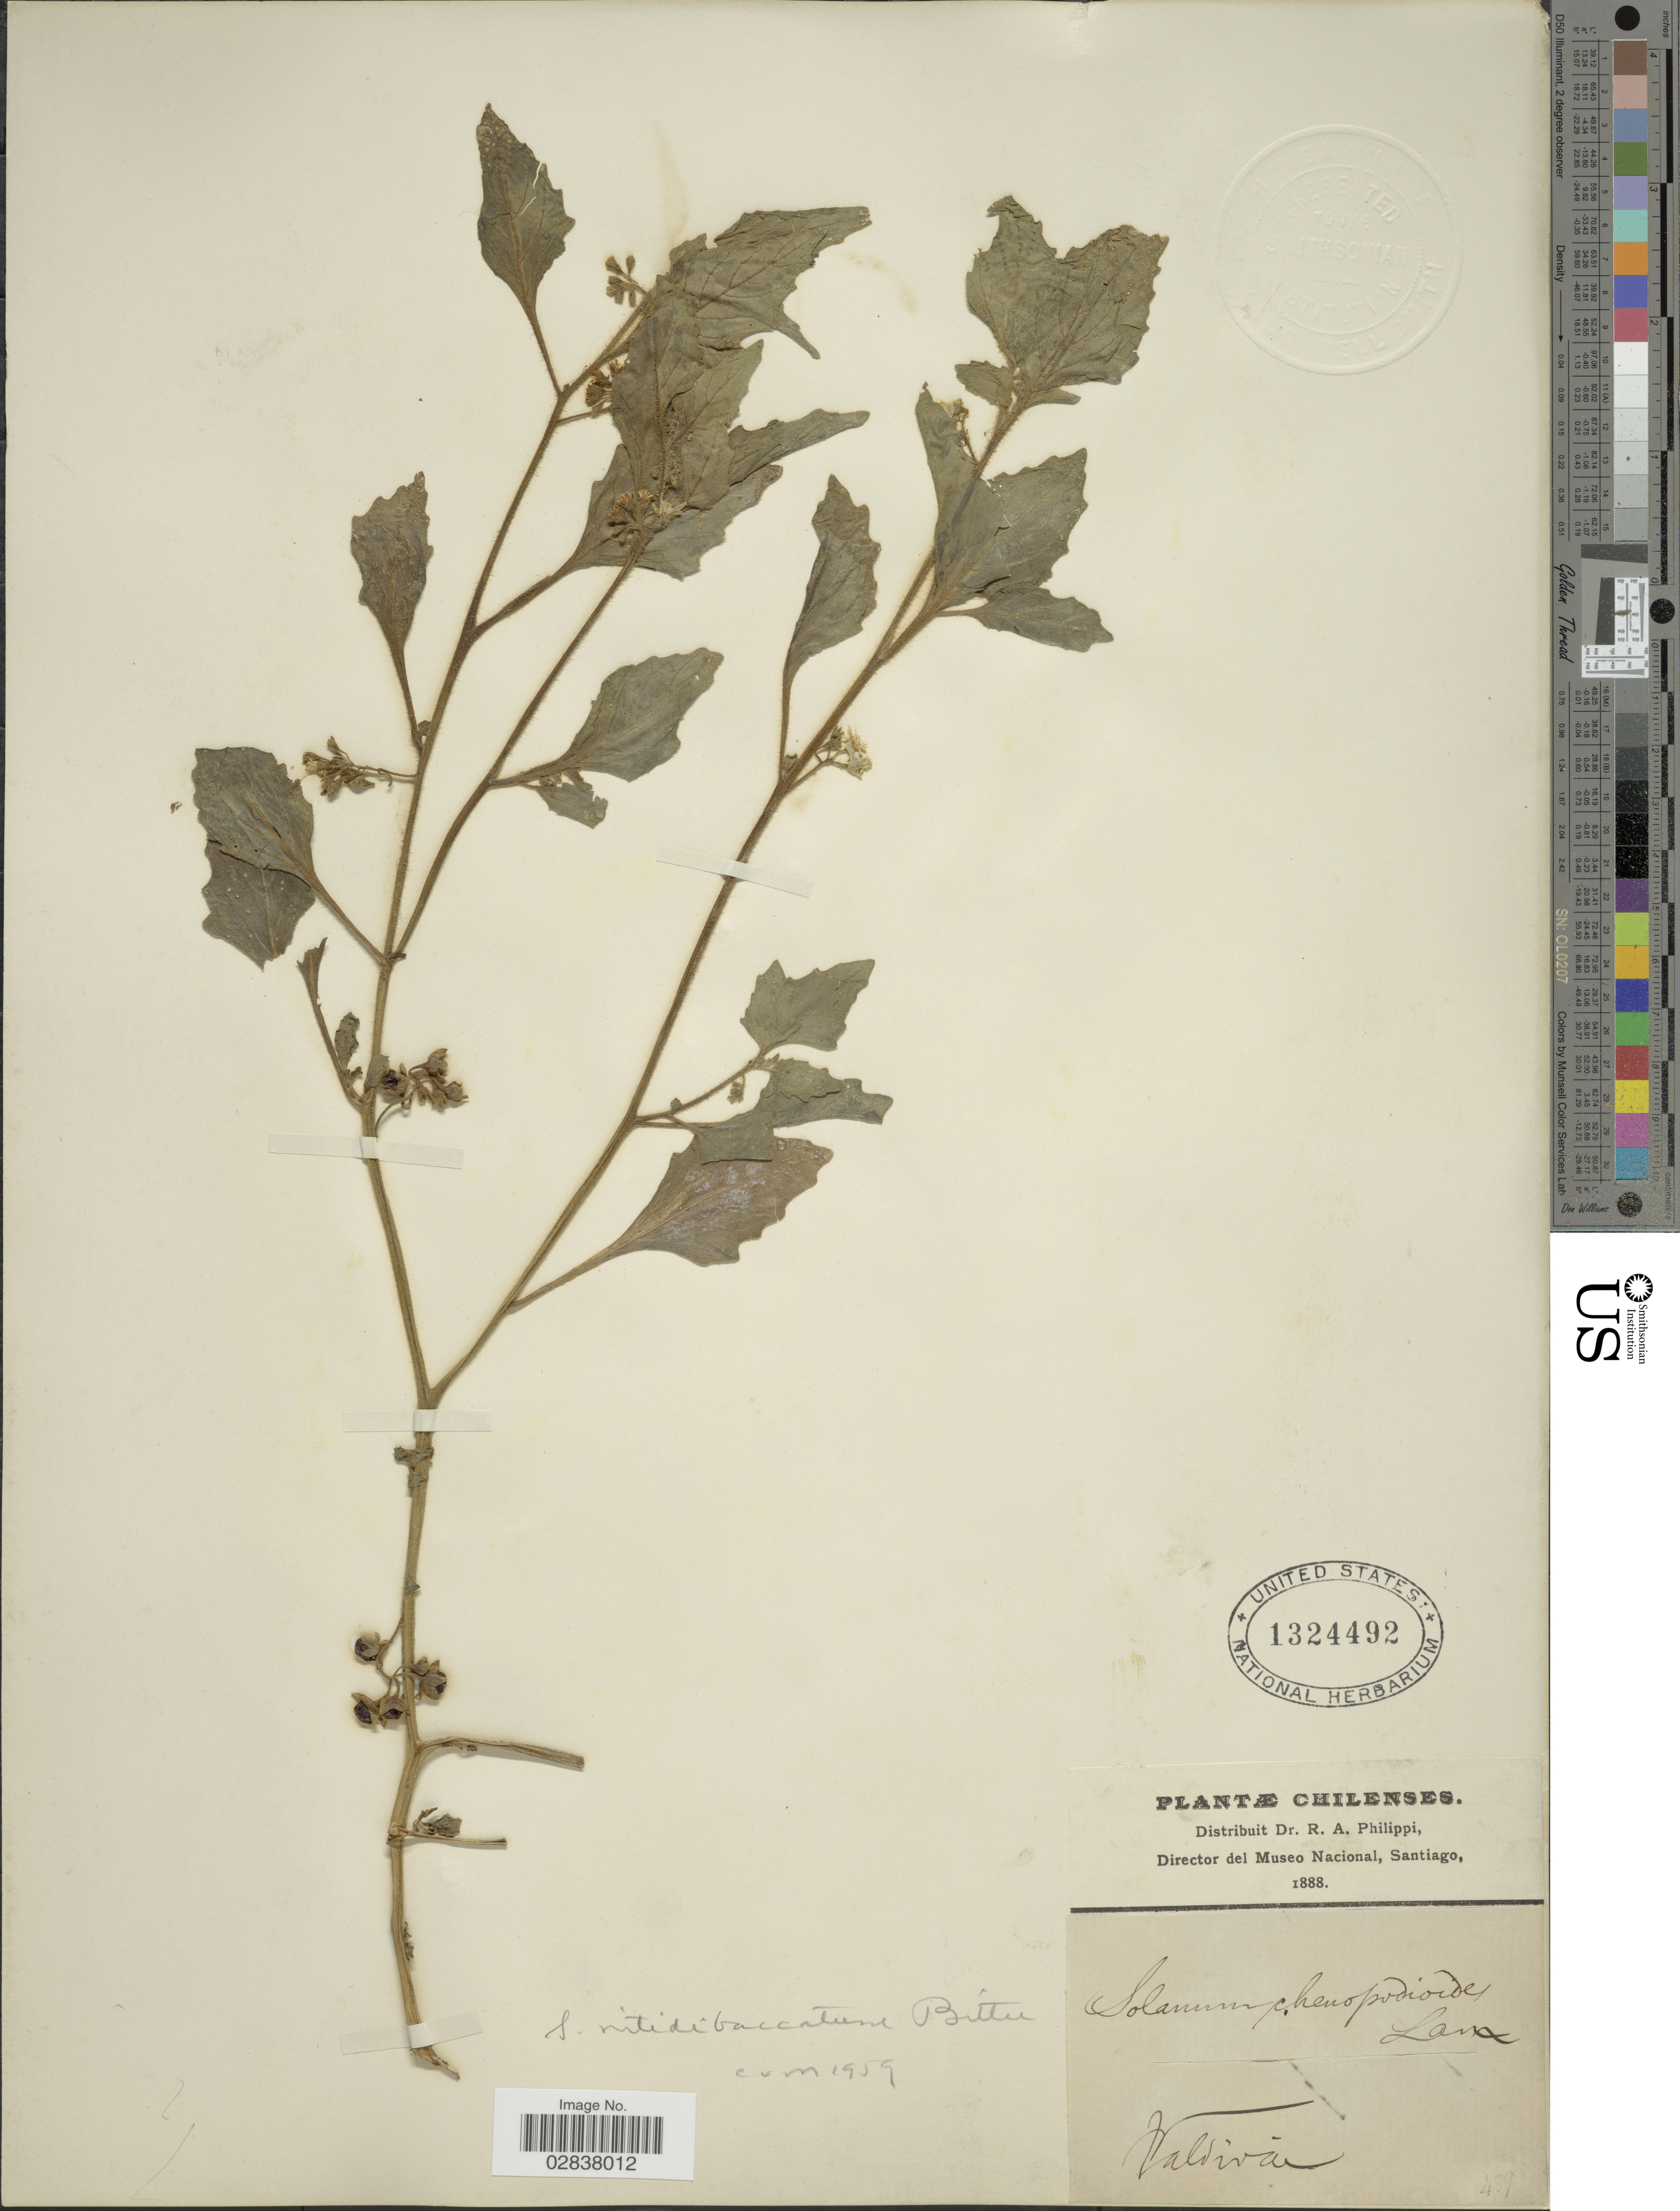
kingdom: Plantae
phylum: Tracheophyta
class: Magnoliopsida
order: Solanales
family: Solanaceae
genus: Solanum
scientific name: Solanum nitidibaccatum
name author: Bitter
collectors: R. A. Philippi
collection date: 1888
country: Chile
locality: Valdivia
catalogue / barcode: US 1324492